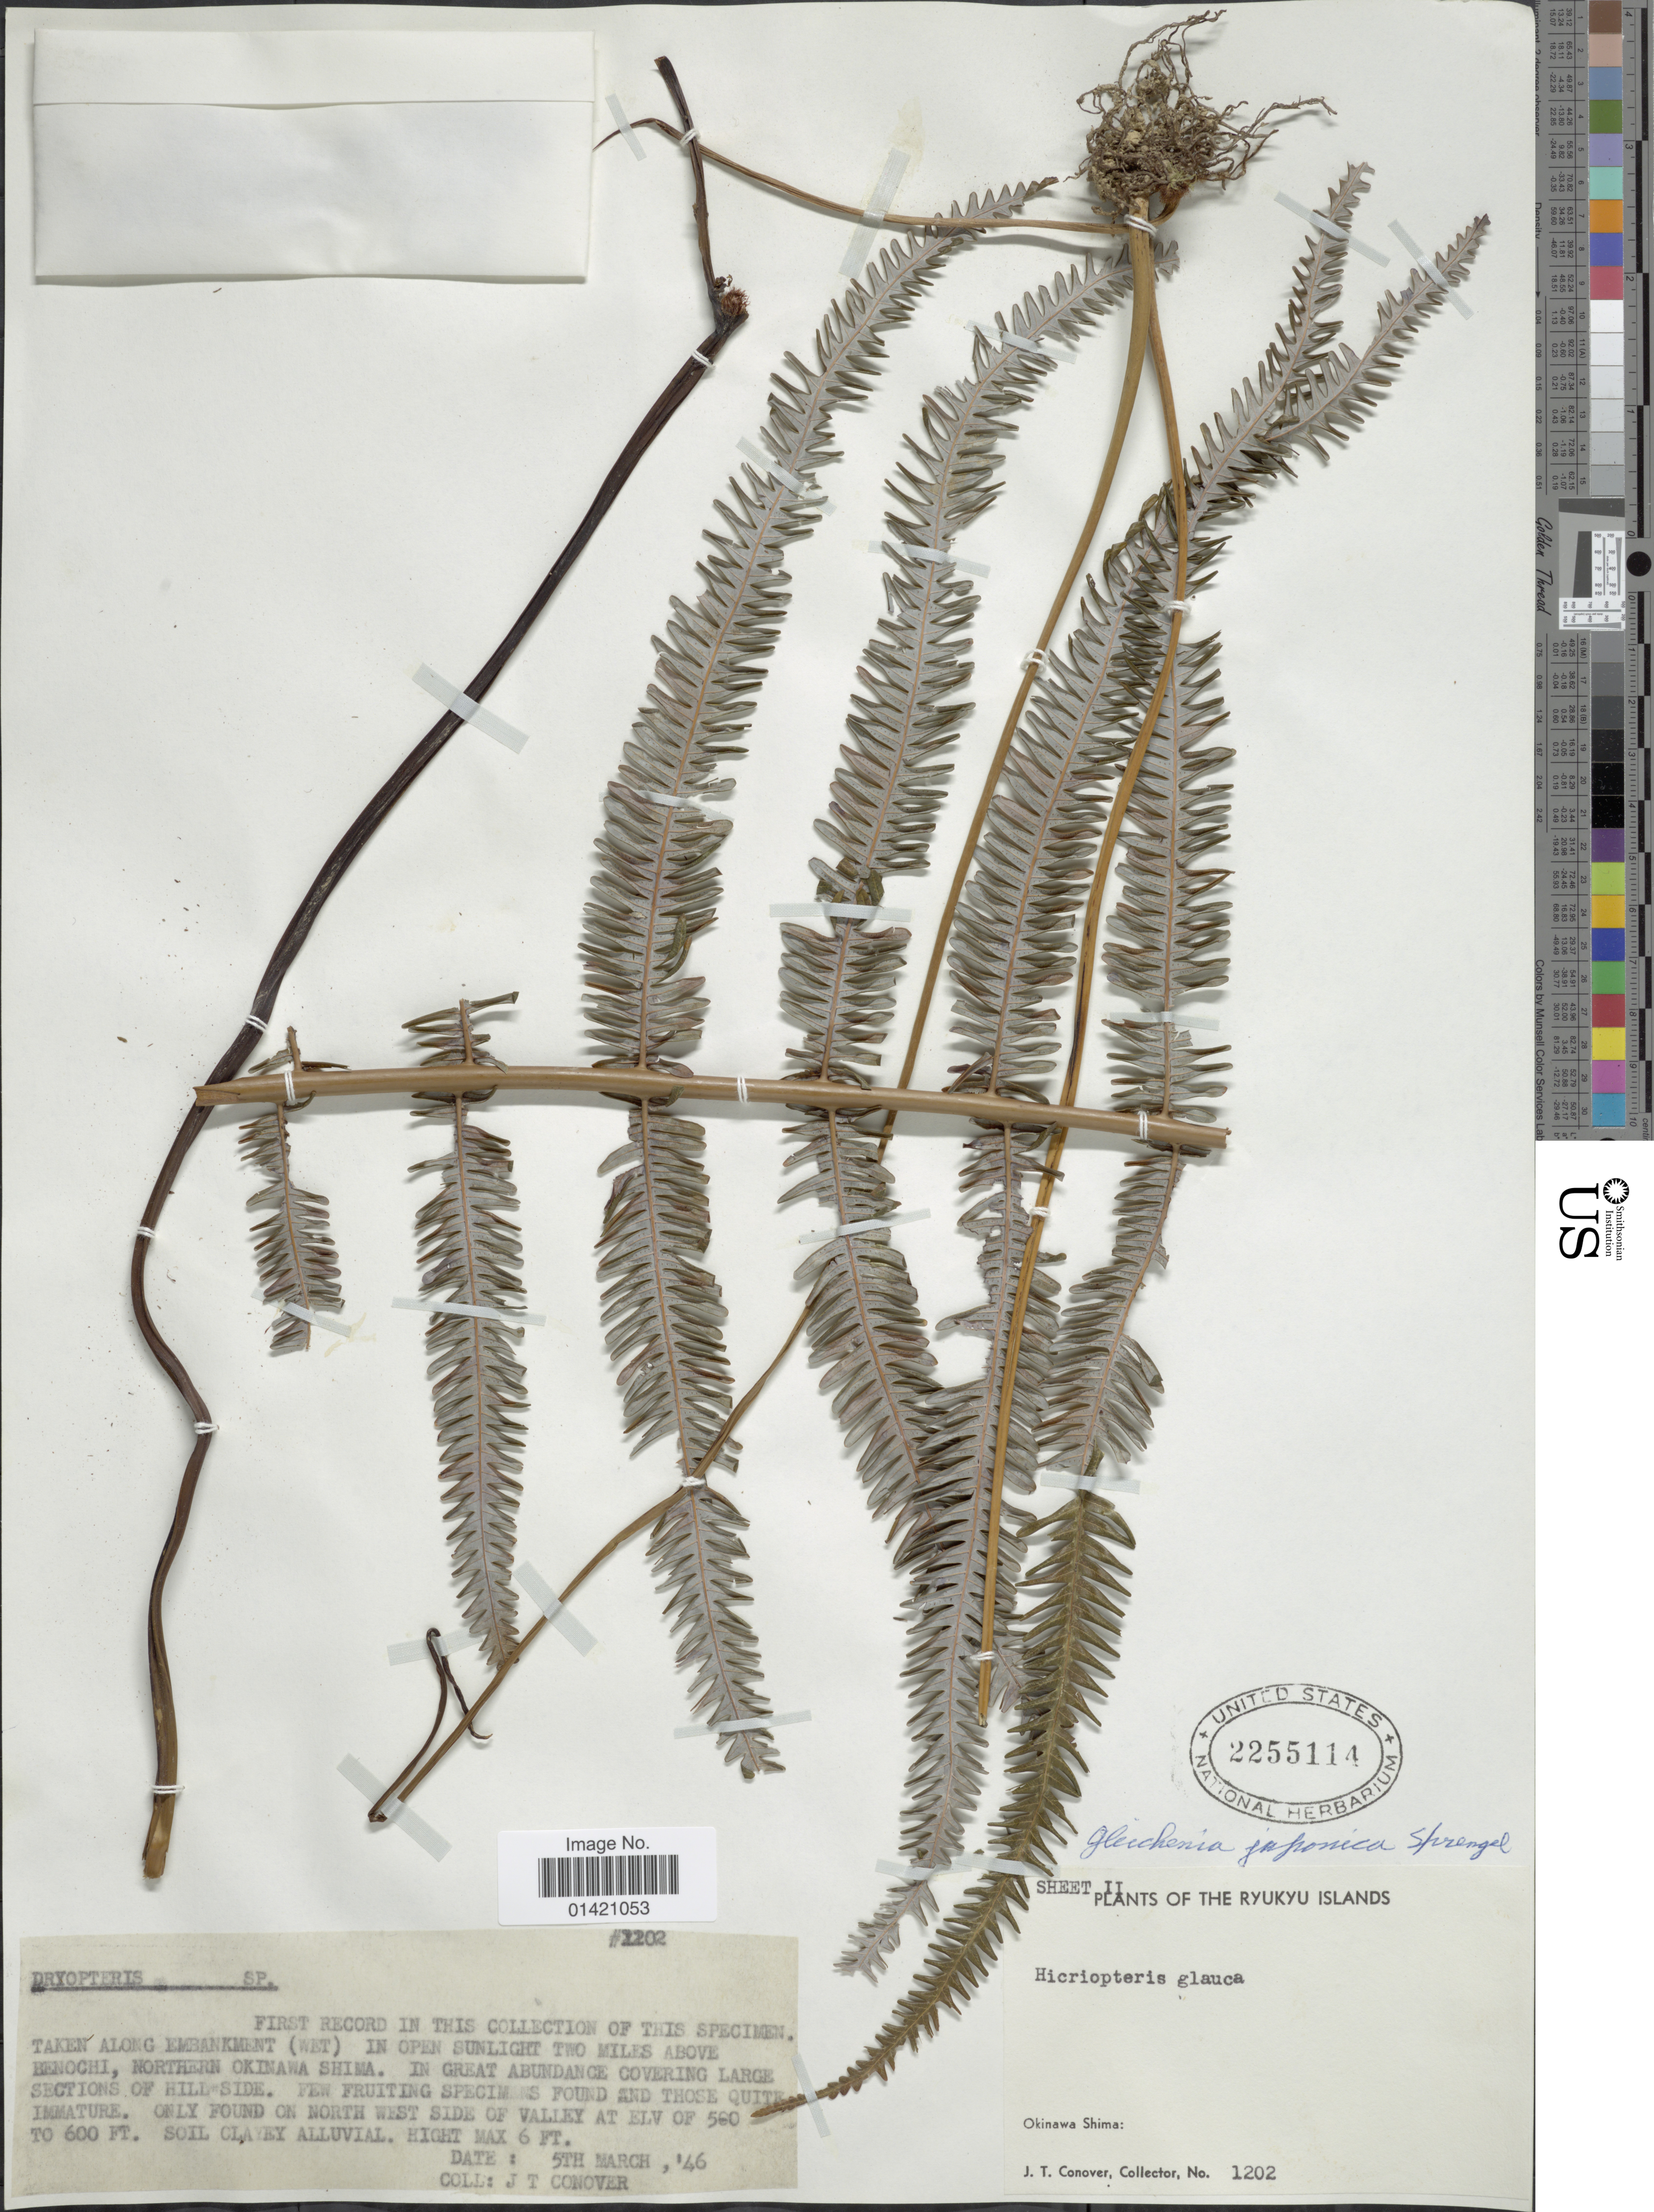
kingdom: Plantae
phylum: Tracheophyta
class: Polypodiopsida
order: Gleicheniales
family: Gleicheniaceae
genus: Diplopterygium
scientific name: Diplopterygium glaucum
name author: (Thunb. ex Houtt.) Nakai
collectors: J. T. Conover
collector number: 1202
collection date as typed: Transcribed d/m/y: 5/3/46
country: Japan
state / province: Okinawa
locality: Ryukyu Islands. Okinawa Shima. Taken along embankment (wet) in open sunlight two miles above Benochi, Northern Okinawa Shima. In great abundance covering large sections of hill-side. Only found on north west side of valley.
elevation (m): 171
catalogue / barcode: US 2255114